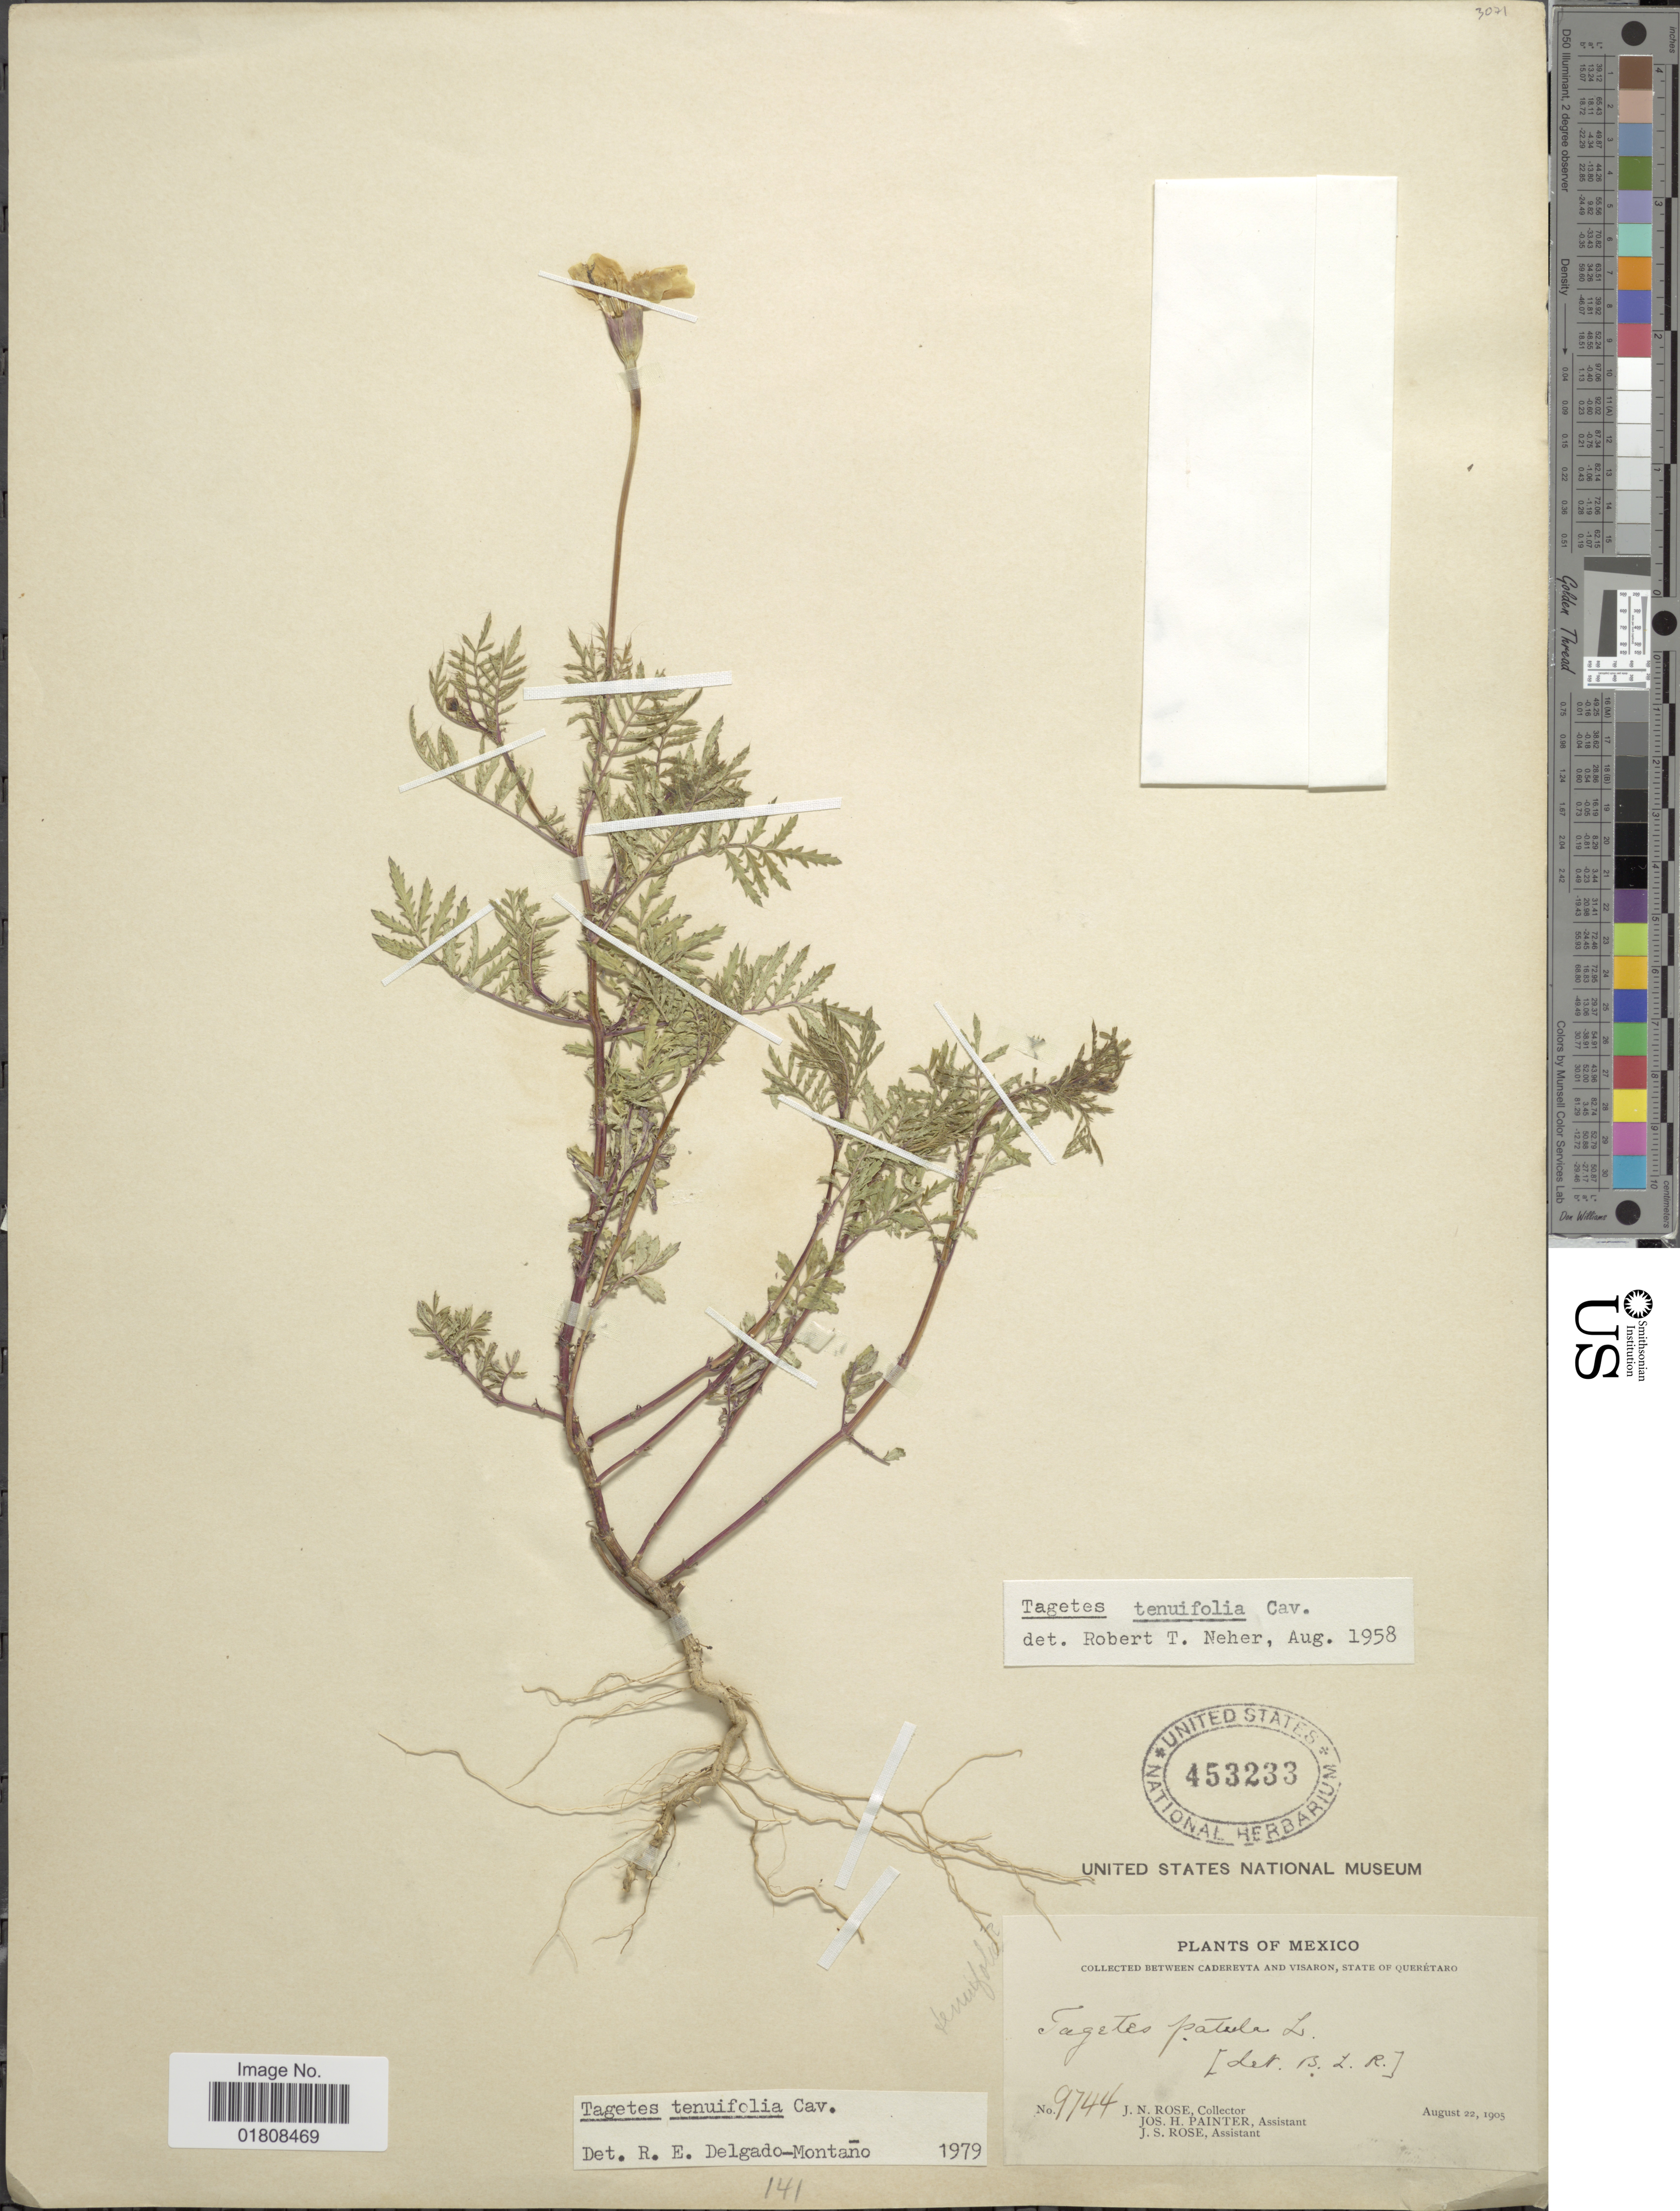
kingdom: Plantae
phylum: Tracheophyta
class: Magnoliopsida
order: Asterales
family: Asteraceae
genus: Tagetes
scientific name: Tagetes tenuifolia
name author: Cav.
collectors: J. N. Rose, J. H. Painter & J. S. Rose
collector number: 9744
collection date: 1905-08-22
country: Mexico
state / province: Querétaro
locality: Between Cadereyta and Visaron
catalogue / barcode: US 453233